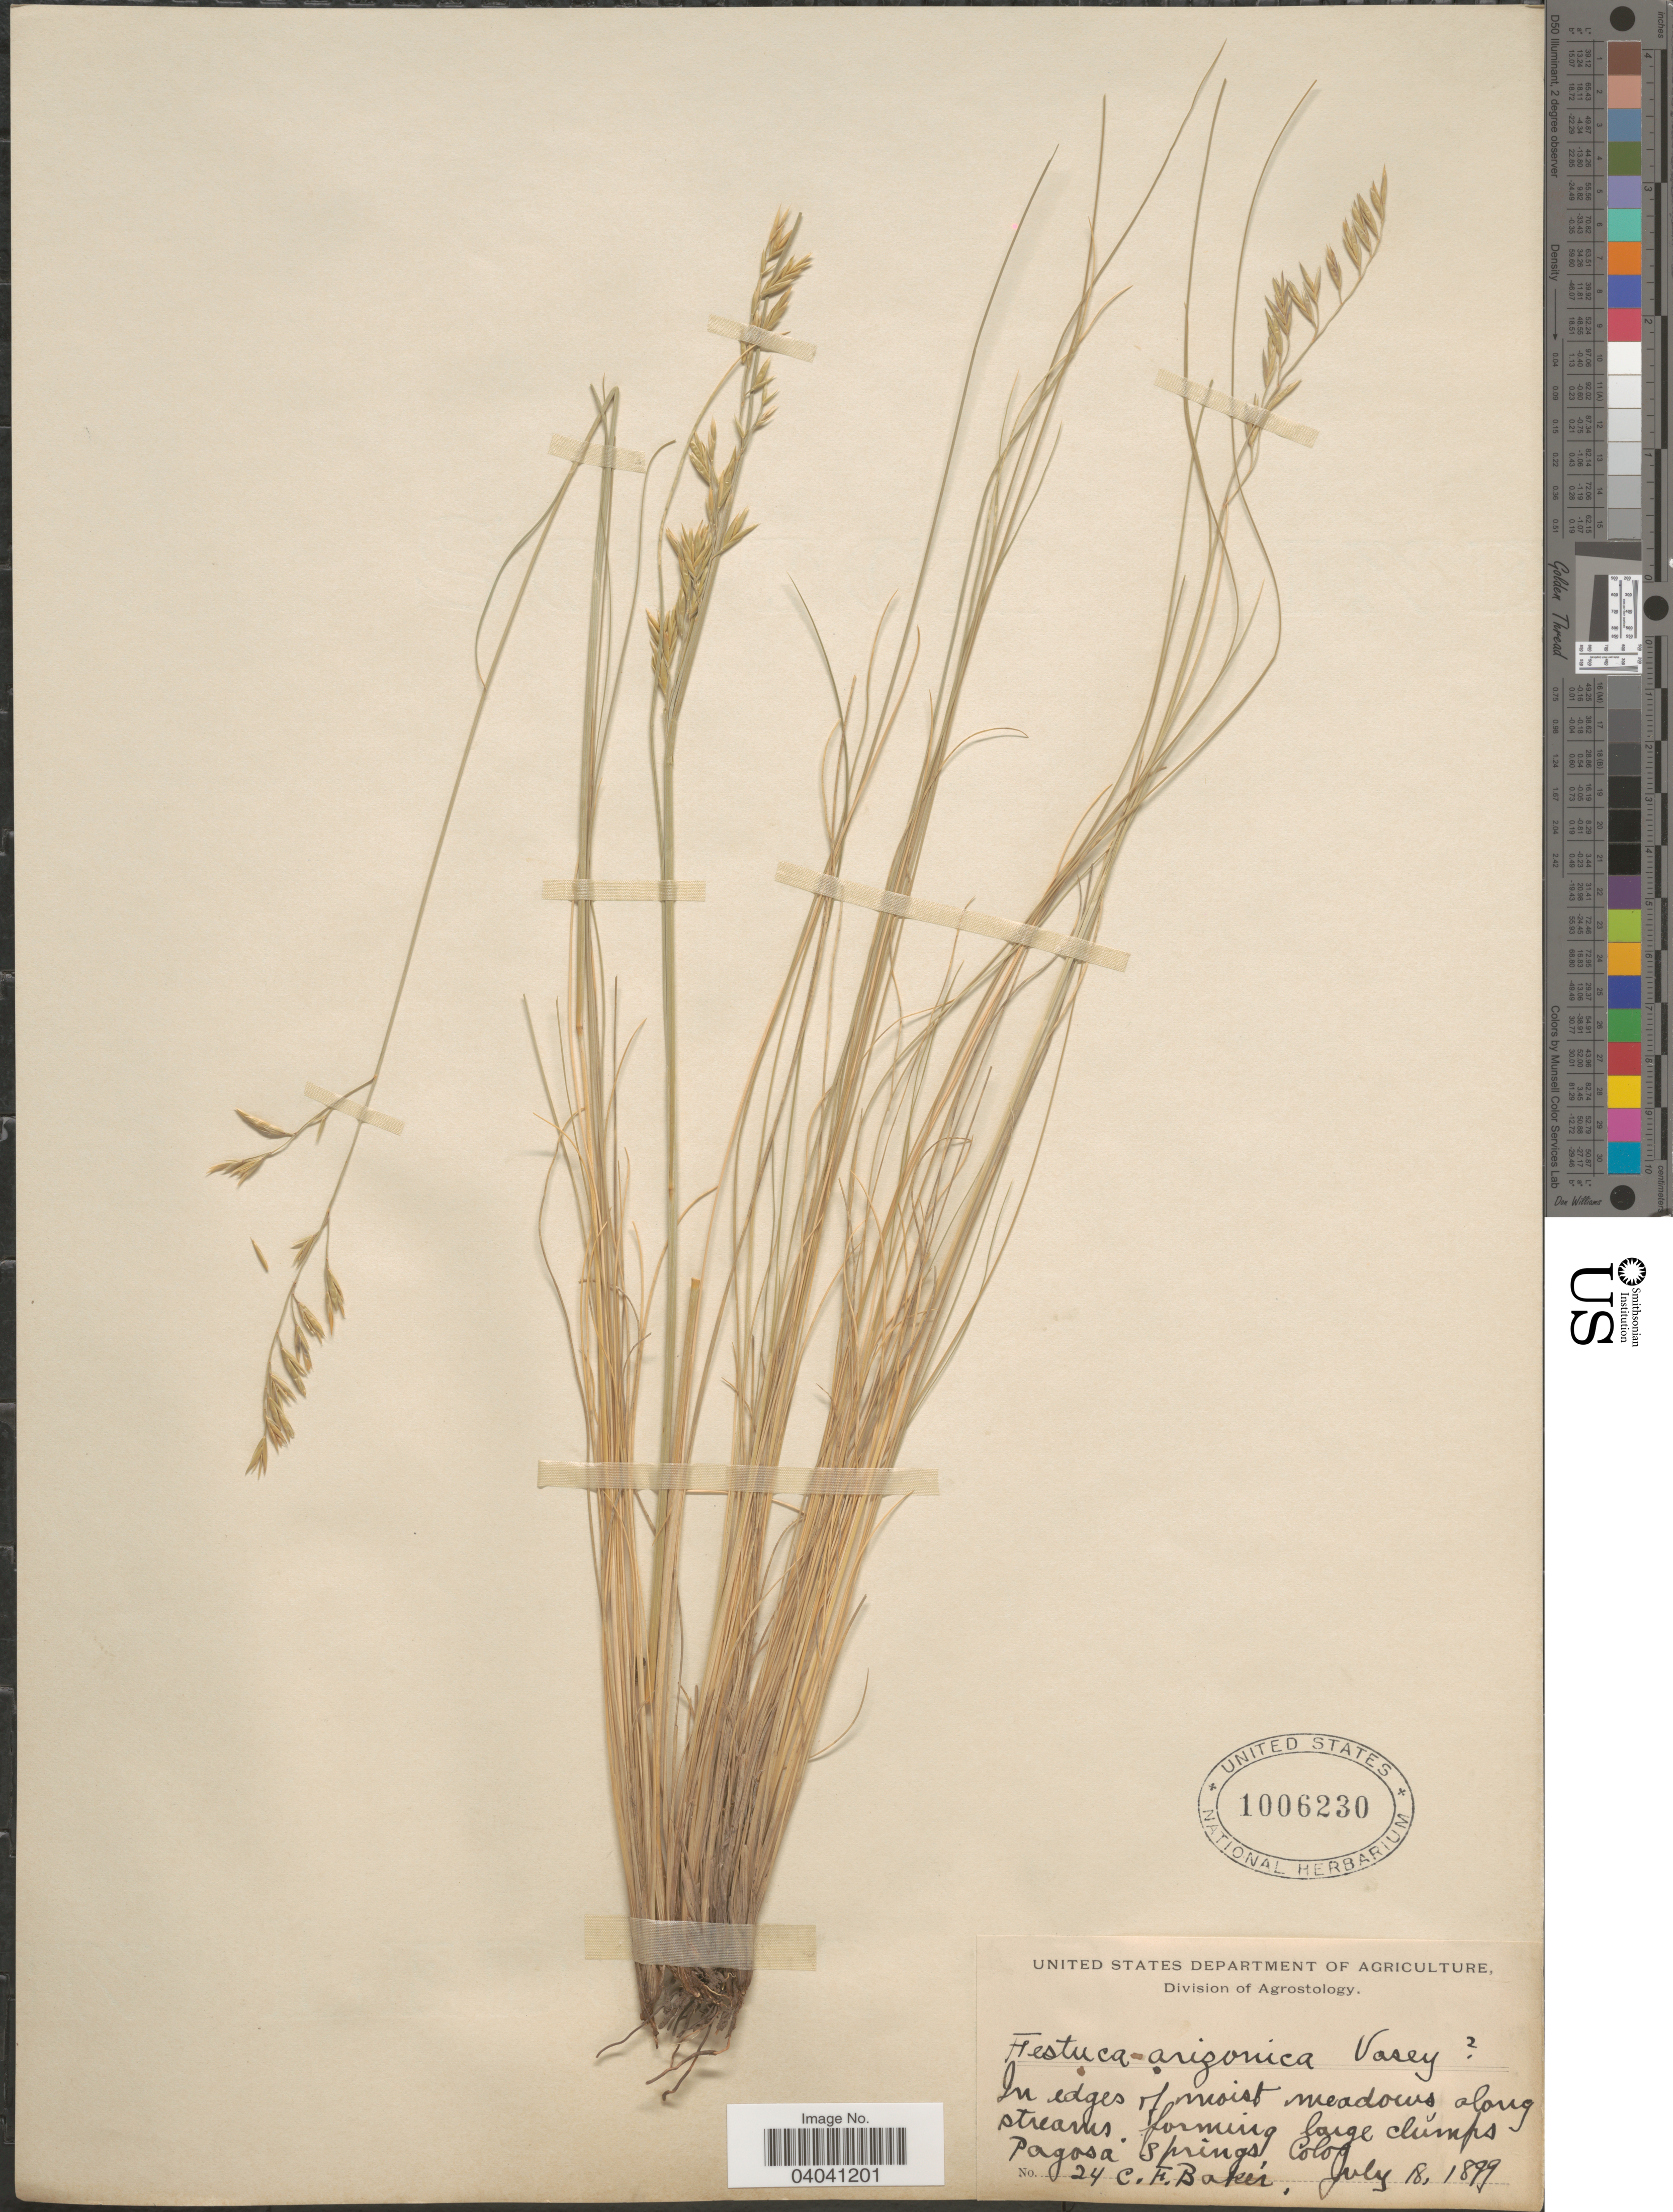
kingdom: Plantae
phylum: Tracheophyta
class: Liliopsida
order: Poales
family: Poaceae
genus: Festuca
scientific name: Festuca arizonica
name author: Vasey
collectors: C. F. Baker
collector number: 24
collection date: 1899-07-18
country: United States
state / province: Colorado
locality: Pagosa Springs.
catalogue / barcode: US 1006230